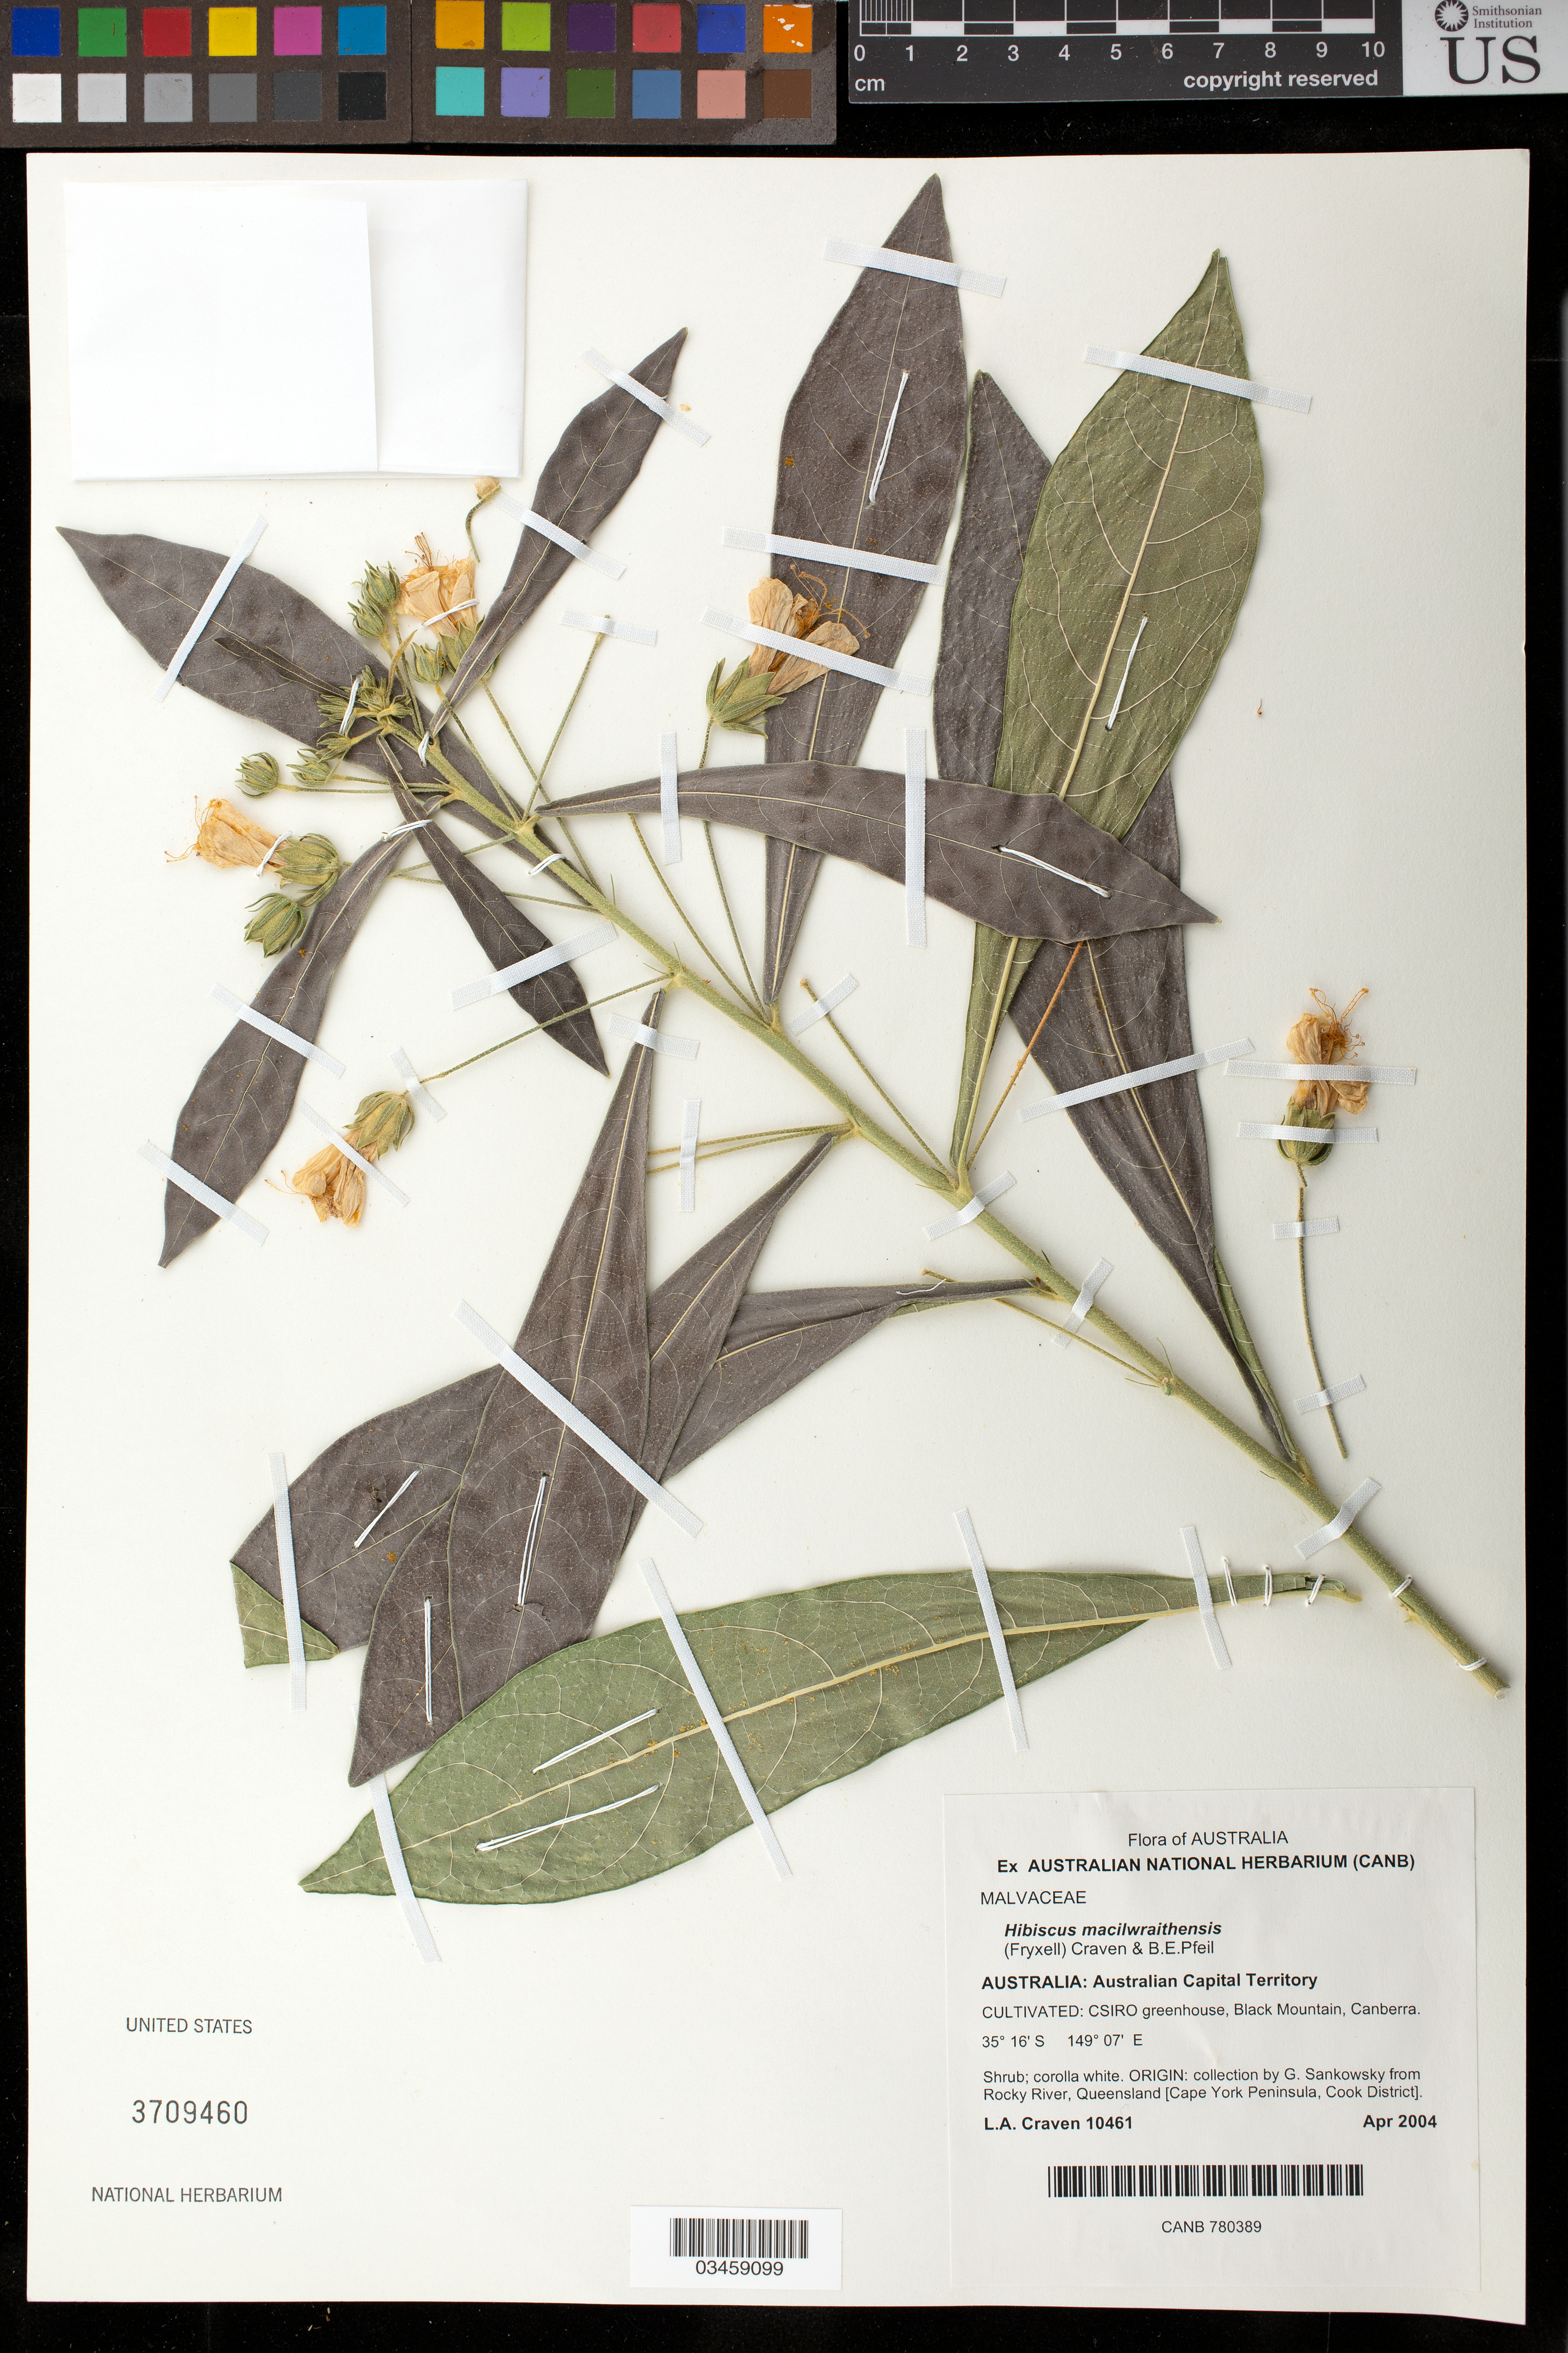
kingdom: Plantae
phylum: Tracheophyta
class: Magnoliopsida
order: Malvales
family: Malvaceae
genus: Hibiscus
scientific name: Hibiscus macilwraithensis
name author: (Fryxell) Craven & B. E. Pfeil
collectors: L. A. Craven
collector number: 10461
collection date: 2004-04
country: Australia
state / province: New South Wales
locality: Australian Capital Territory, CSIRO greenhouse, Black Mtn, Canberra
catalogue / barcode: US 3709460